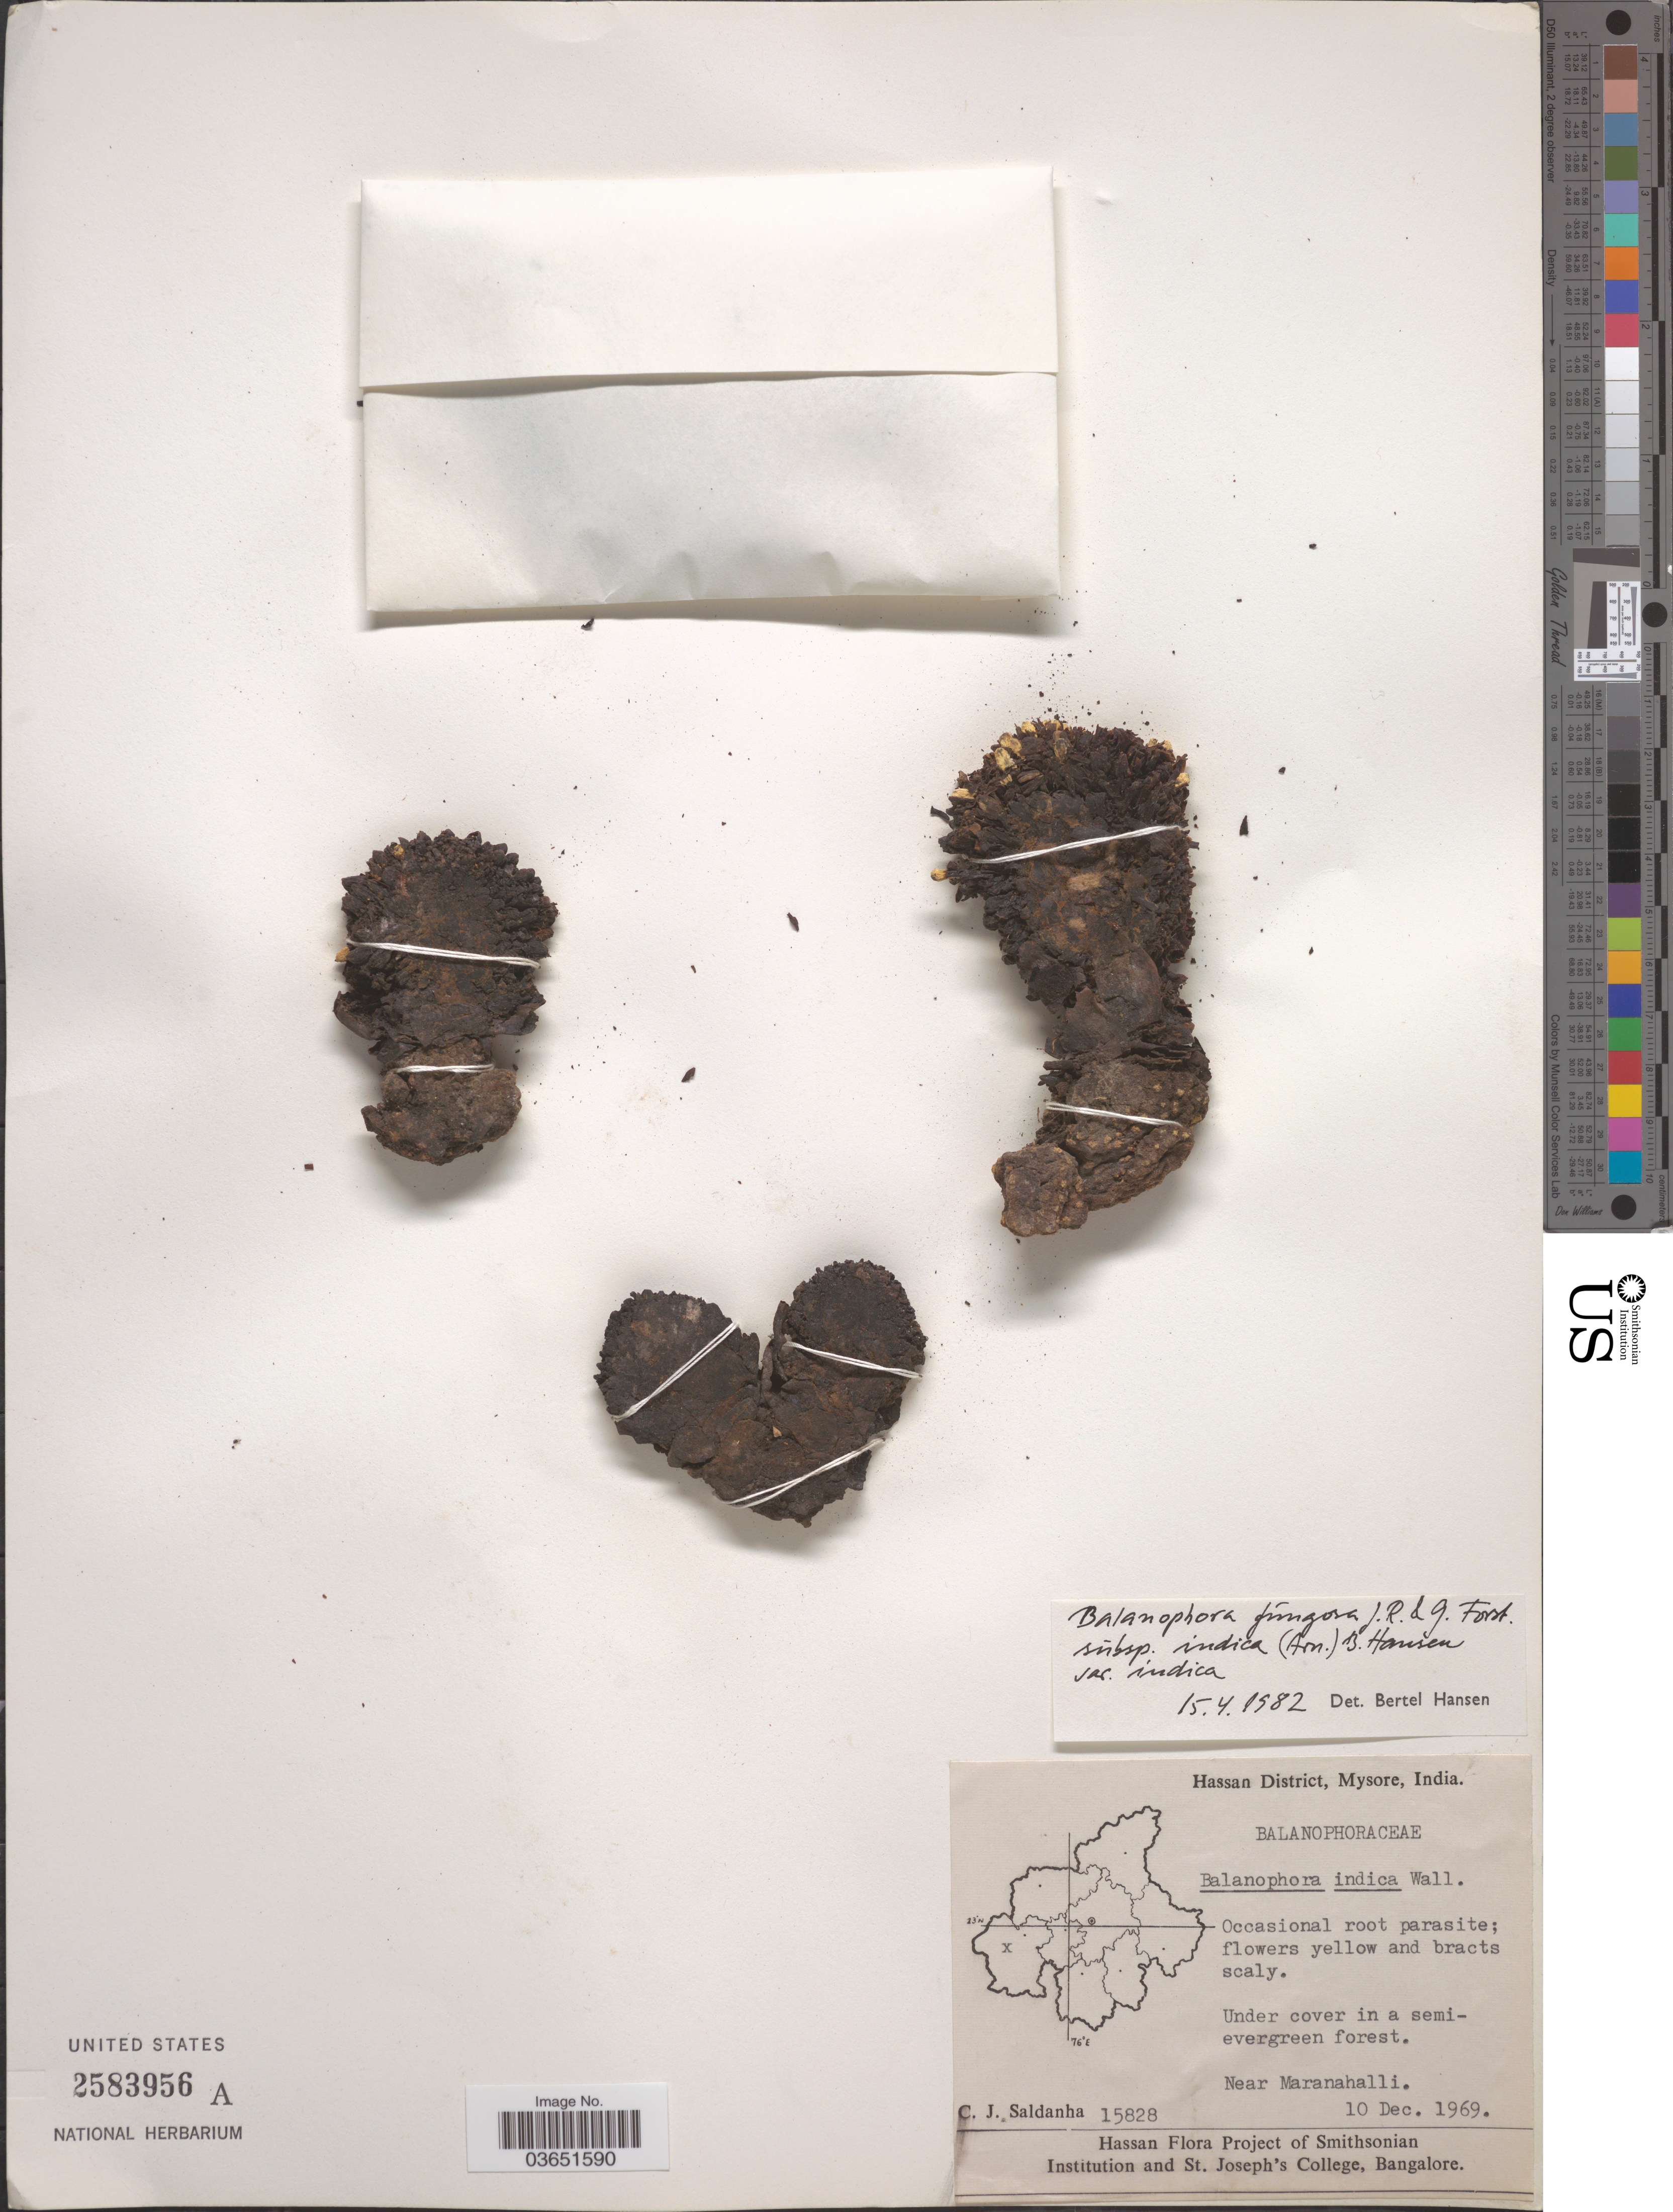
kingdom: Plantae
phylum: Tracheophyta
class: Magnoliopsida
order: Santalales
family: Balanophoraceae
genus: Balanophora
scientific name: Balanophora fungosa subsp. indica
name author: (Arn.) B. Hansen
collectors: C. J. Saldanha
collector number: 15828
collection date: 1969-12-10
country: India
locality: Hassan District, Mysore. Near Maranahalli.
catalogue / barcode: US 2583956A